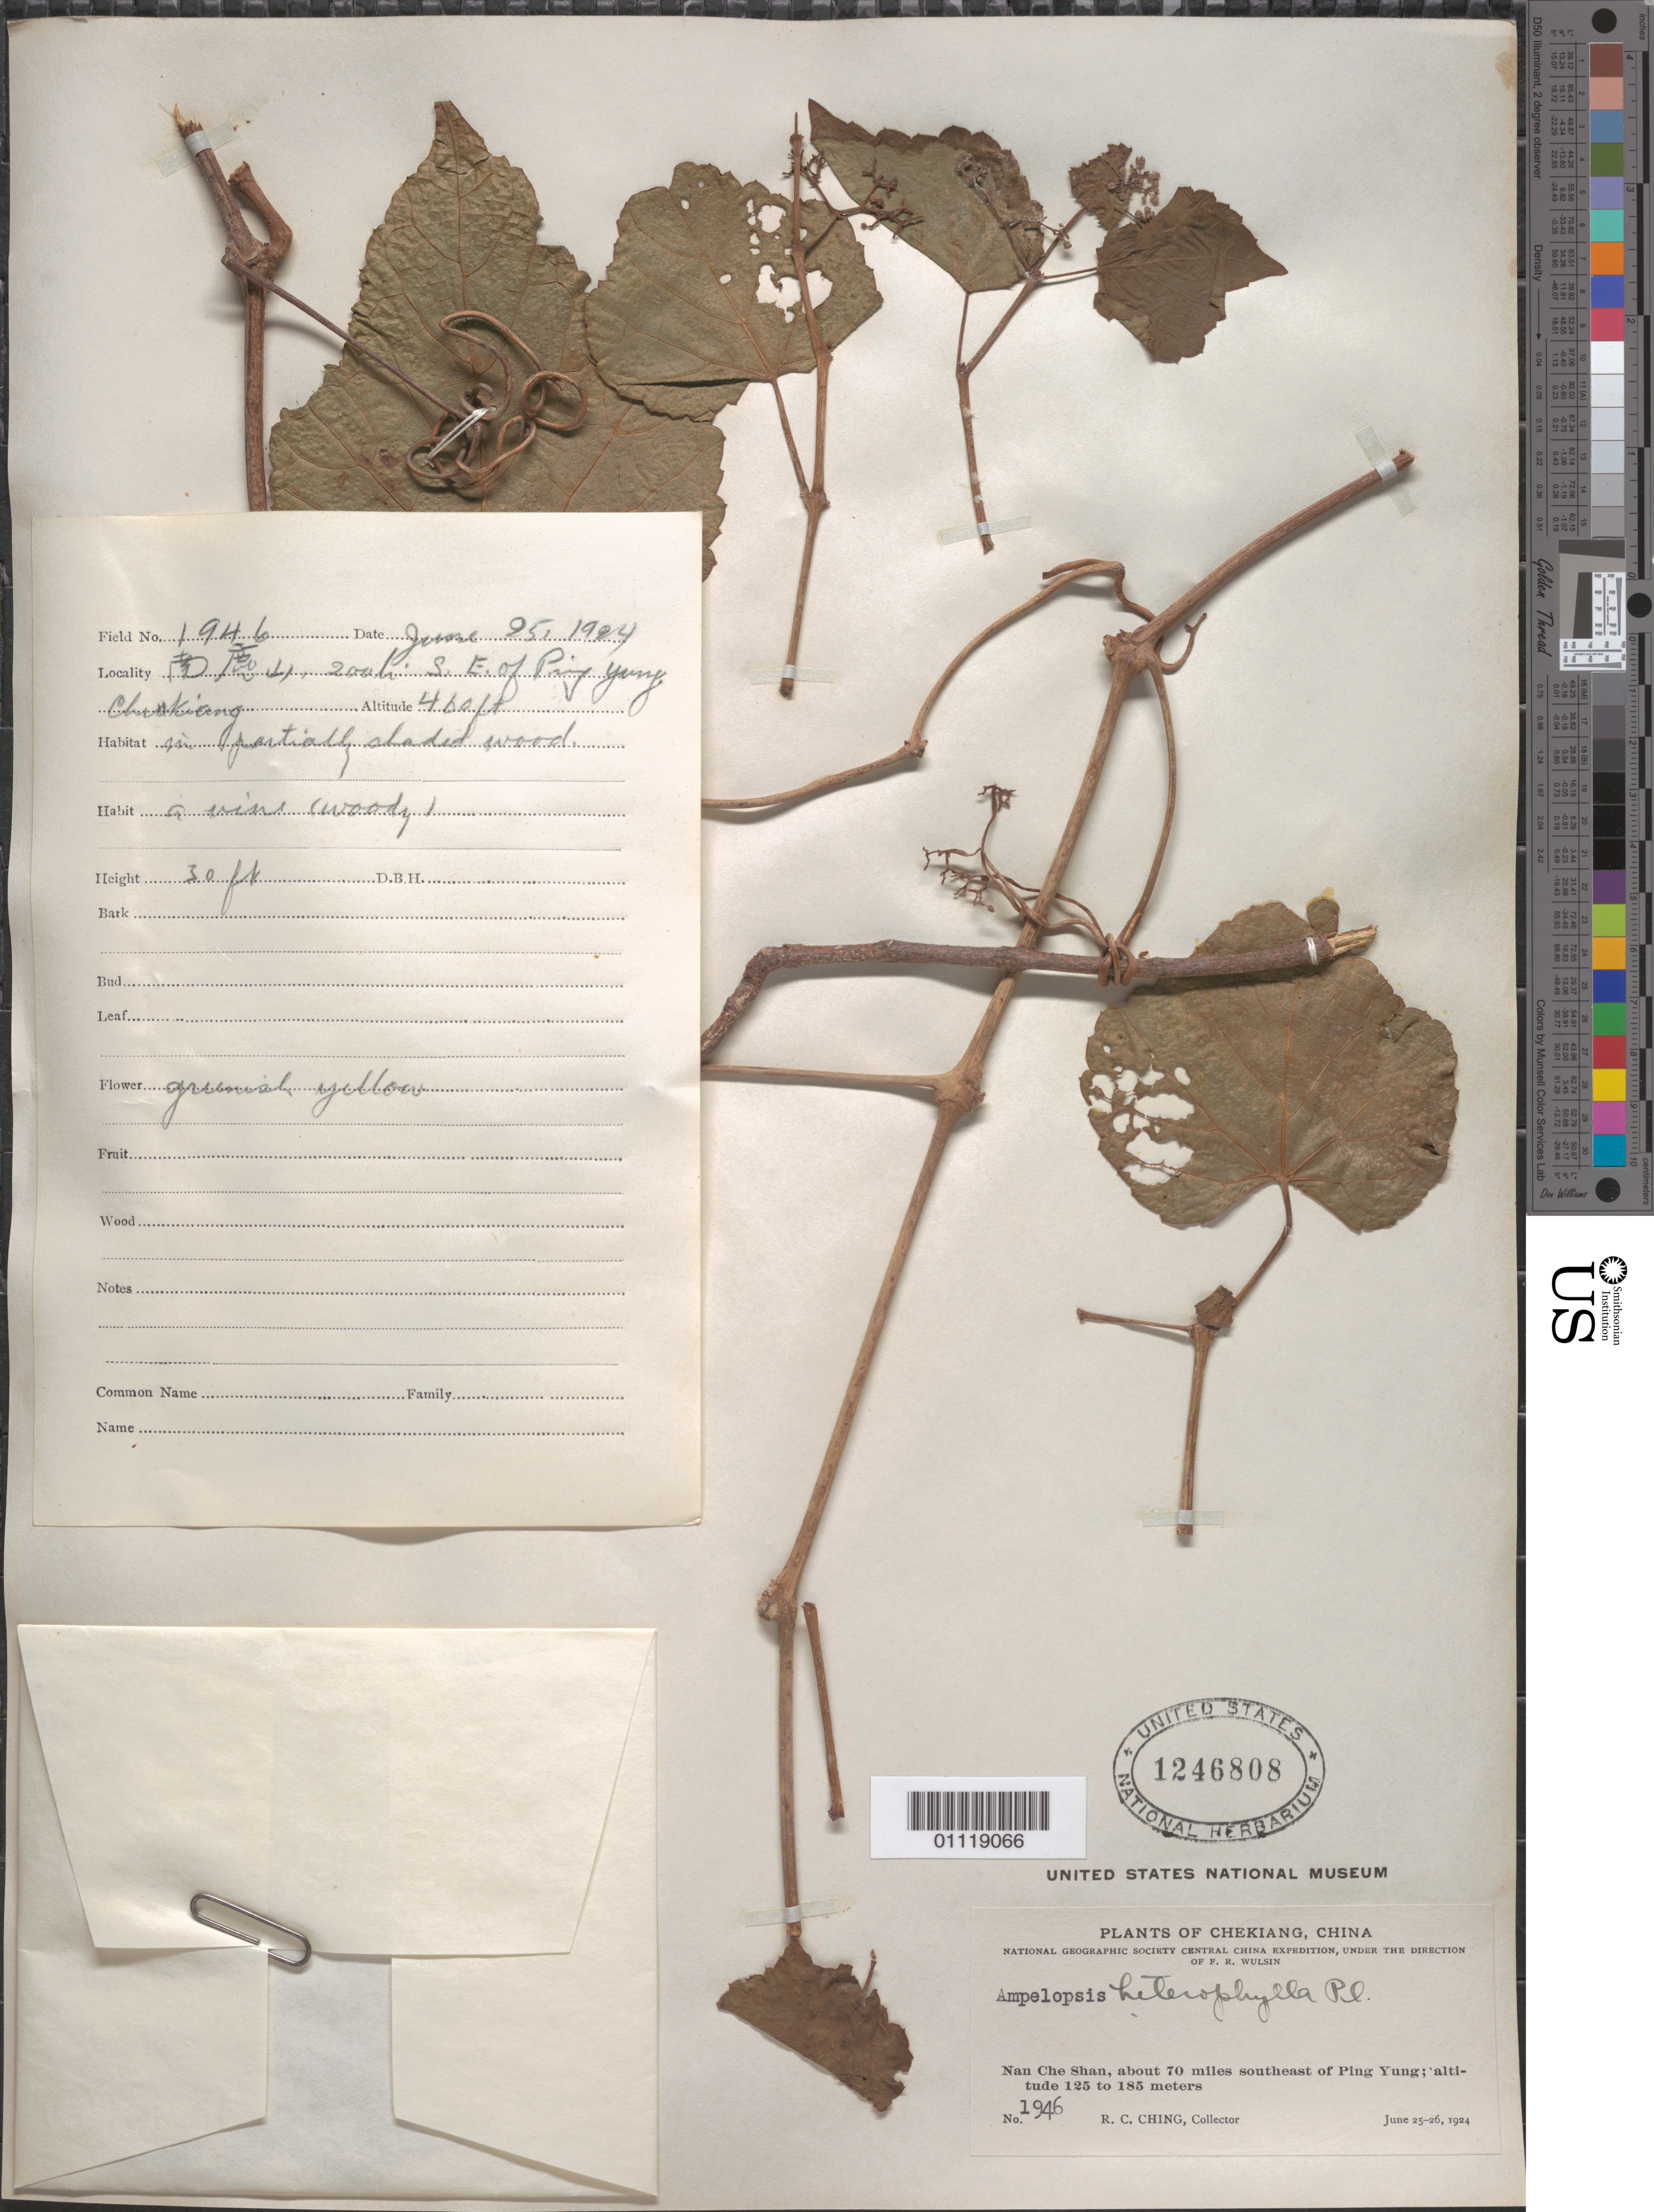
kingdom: Plantae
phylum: Tracheophyta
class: Magnoliopsida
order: Vitales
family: Vitaceae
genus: Ampelopsis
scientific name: Ampelopsis glandulosa var. heterophylla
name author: (Thunb.) Momiy.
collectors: R. C. Ching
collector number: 1946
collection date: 1924-06-25/1924-06-26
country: China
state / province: Zhejiang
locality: Nan Che Shan, about 70 mi S of Ping Yung.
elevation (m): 125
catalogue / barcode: US 1246808